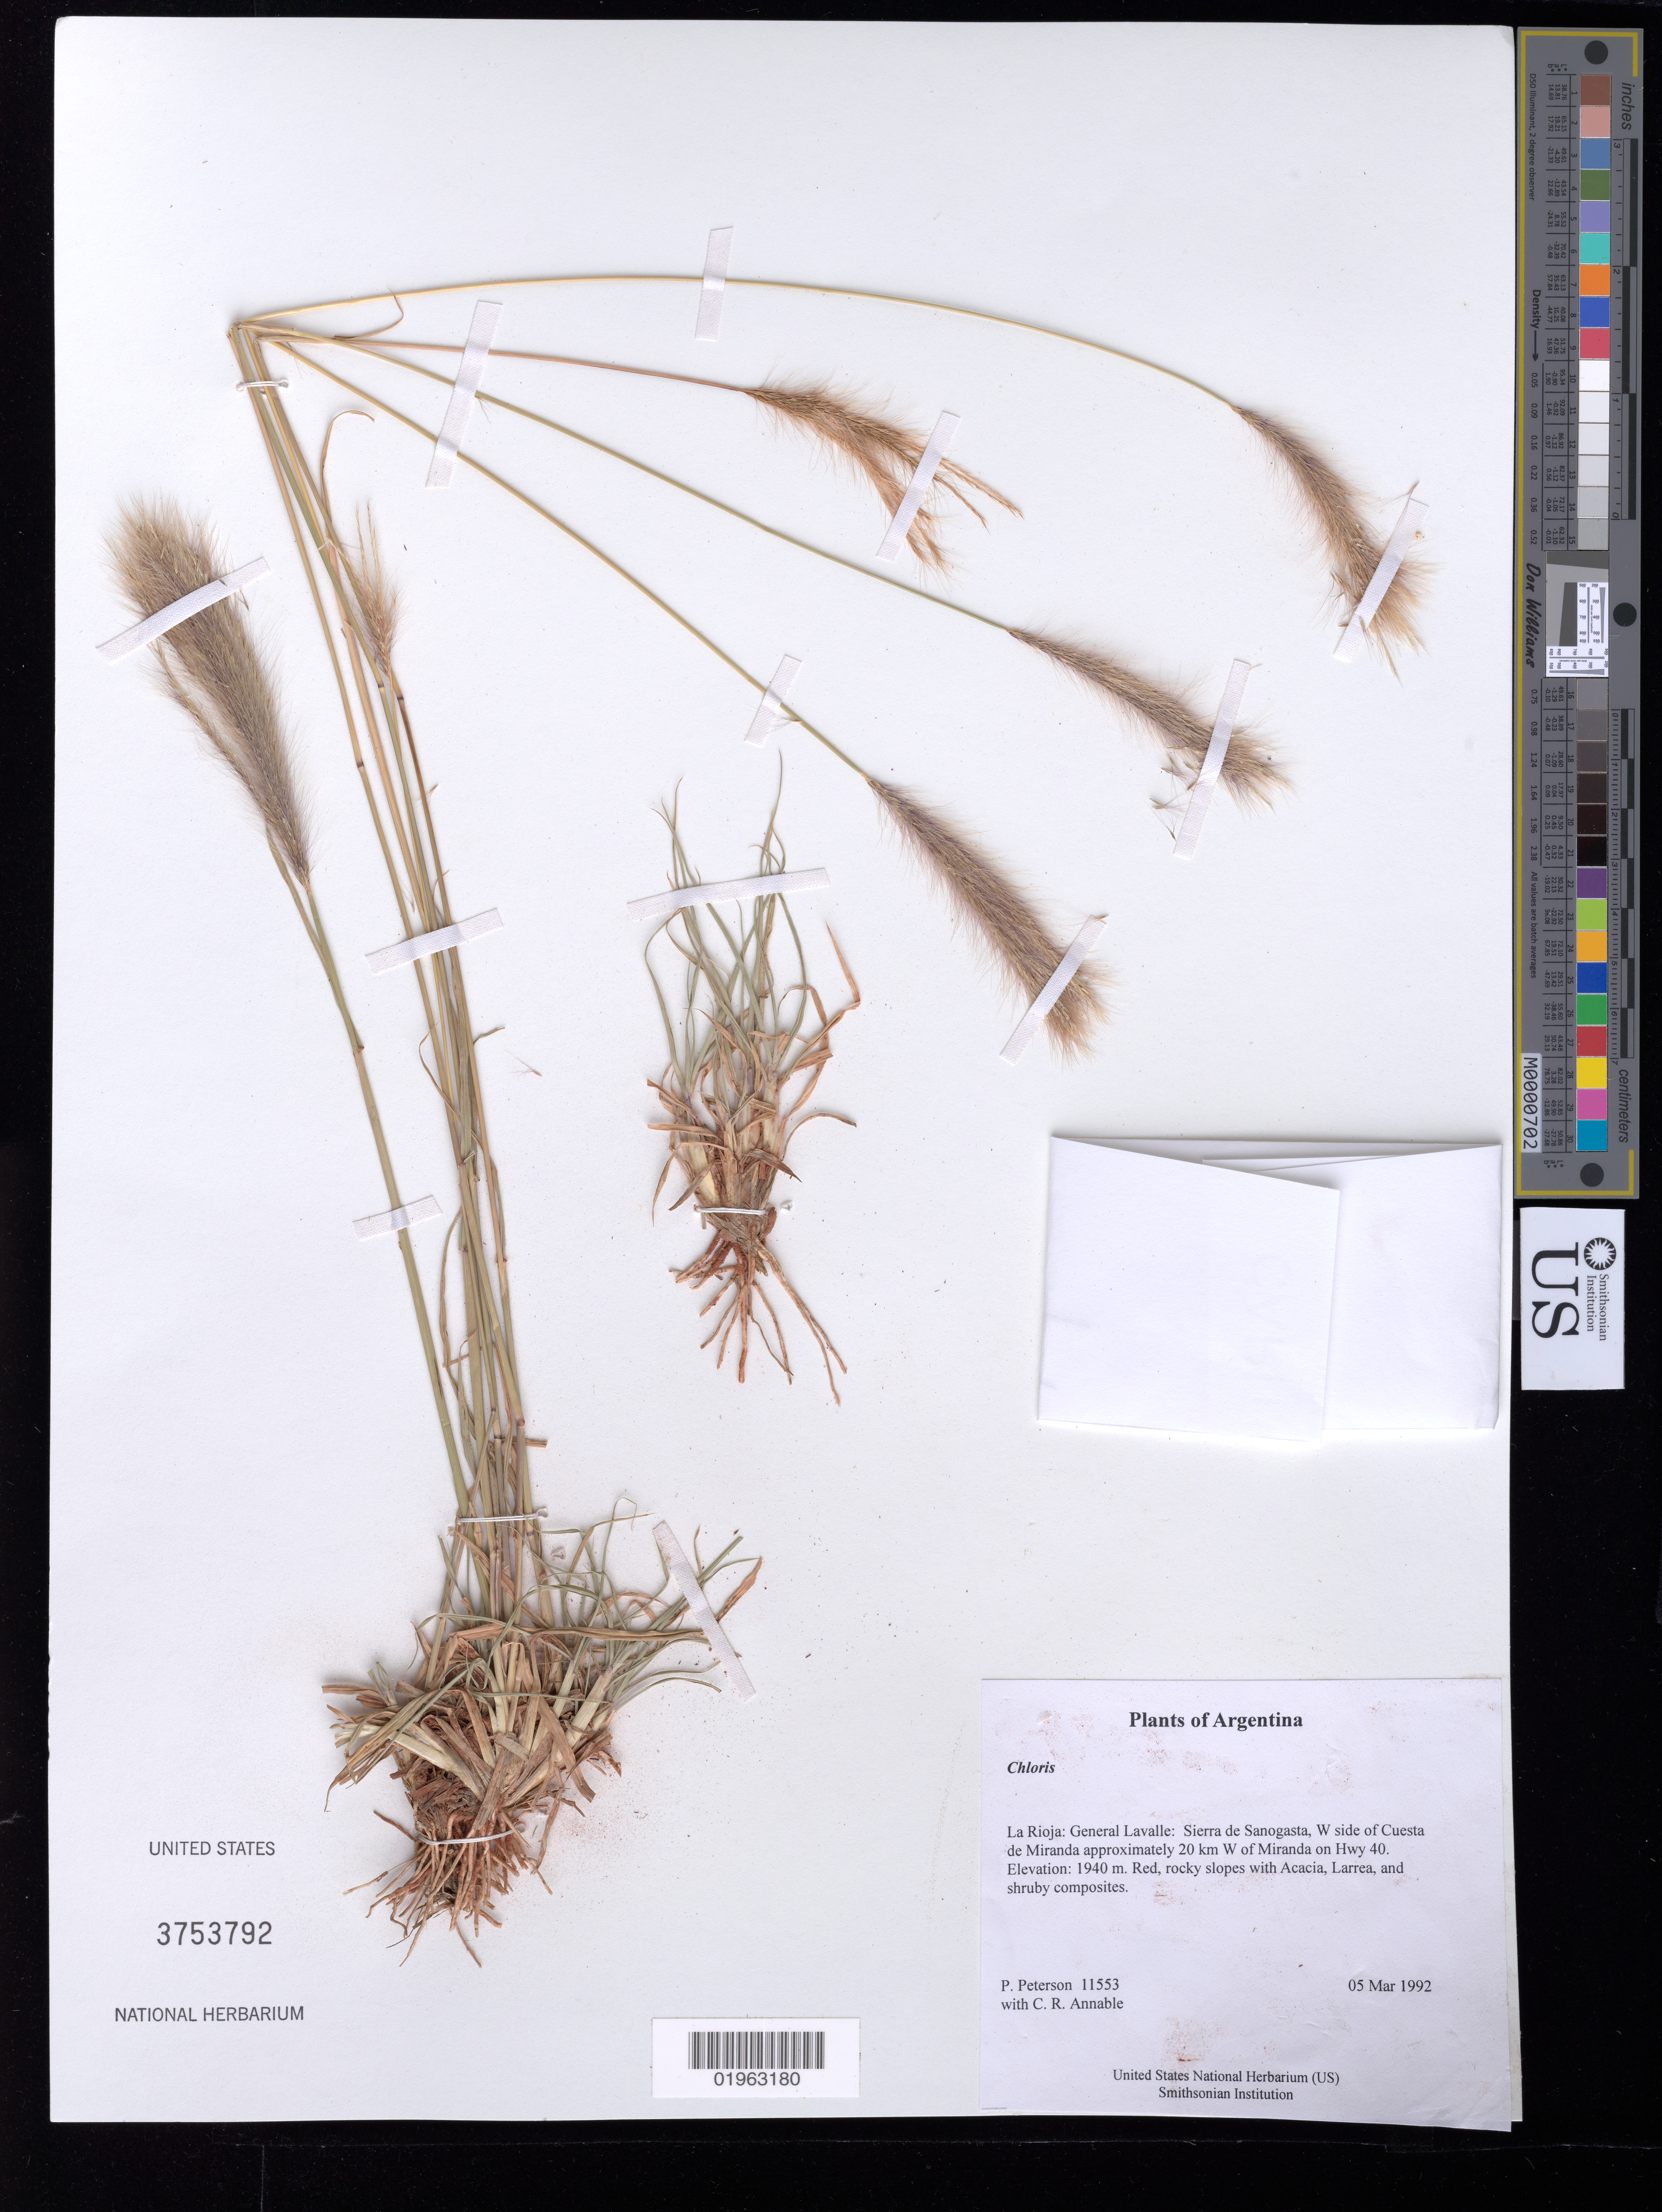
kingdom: Plantae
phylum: Tracheophyta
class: Liliopsida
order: Poales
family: Poaceae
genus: Chloris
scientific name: Chloris sp.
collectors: P. M. Peterson & C. R. Annable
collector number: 11553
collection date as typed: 05 Mar 1992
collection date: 1992-03-05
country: Argentina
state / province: La Rioja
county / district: General Lavalle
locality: Sierra de Sanogasta, W side of Cuesta de Miranda approximately 20 km W of Miranda on Hwy 40.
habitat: Red, rocky slopes with Acacia, Larrea, and shruby composites.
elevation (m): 1940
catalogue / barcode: US 3753792